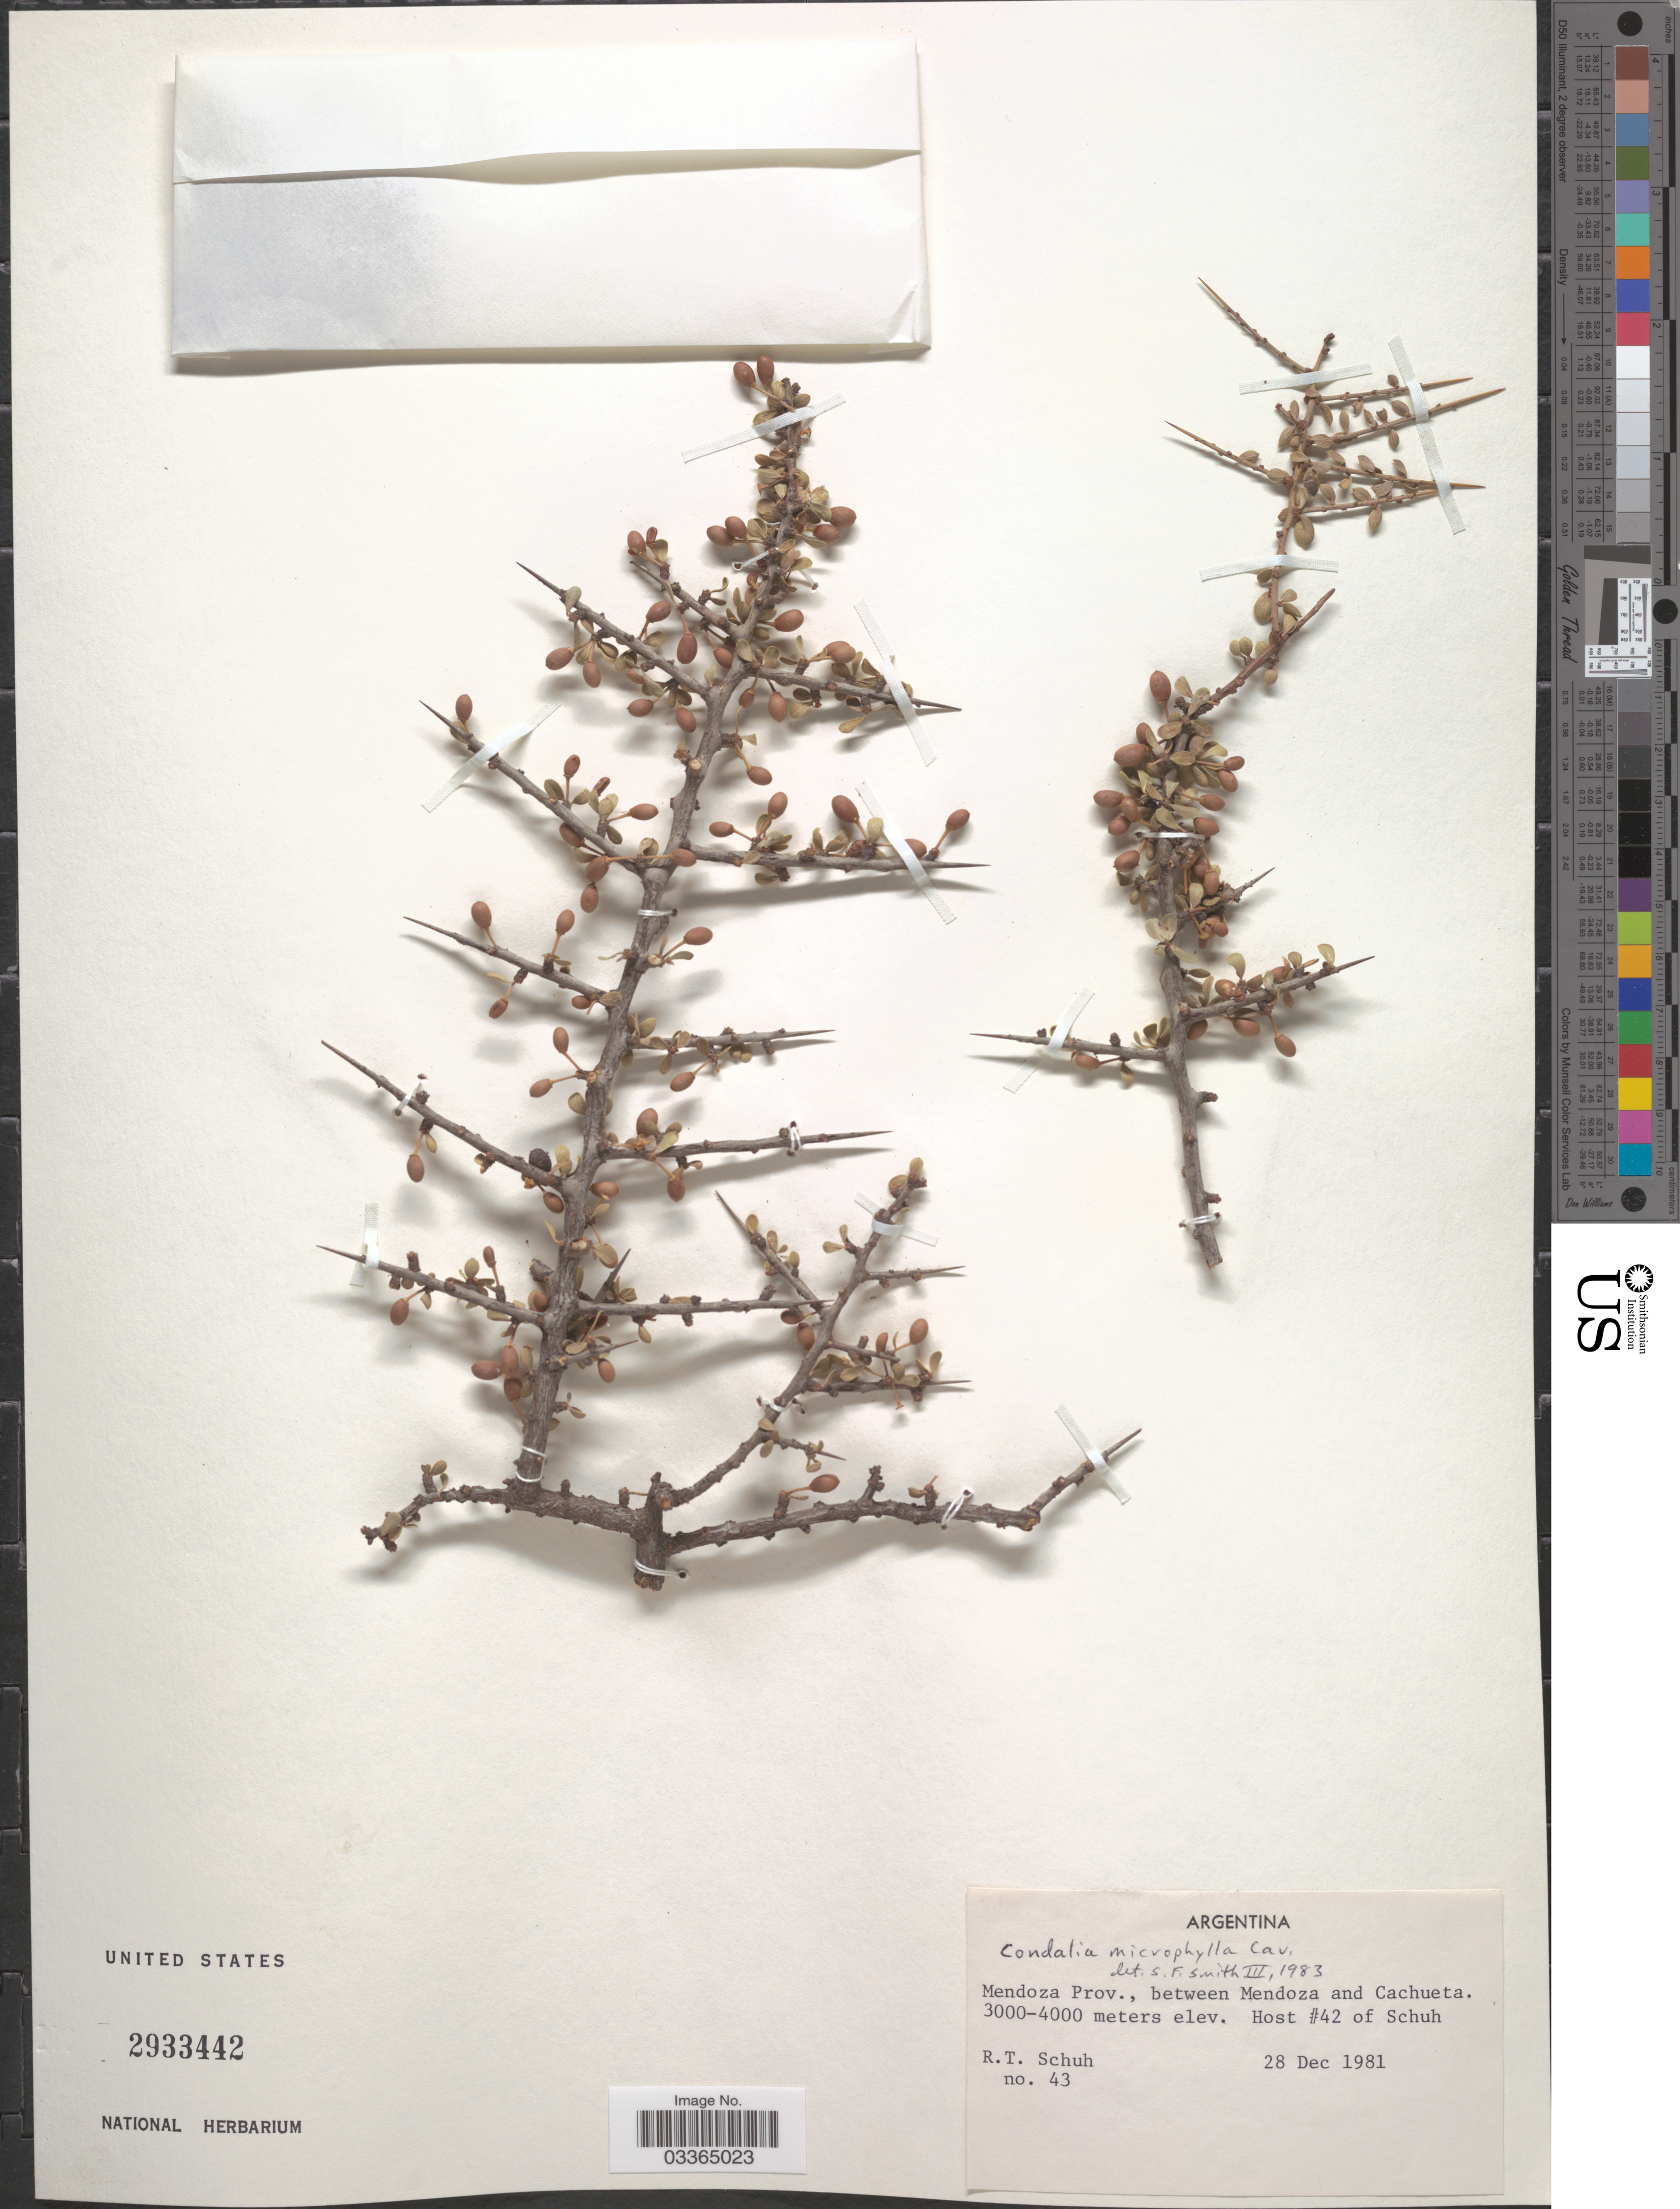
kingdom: Plantae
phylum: Tracheophyta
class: Magnoliopsida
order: Rosales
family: Rhamnaceae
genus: Condalia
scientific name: Condalia microphylla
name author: Cav.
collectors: R. Schuh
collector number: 43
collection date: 1981-12-28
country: Argentina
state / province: Mendoza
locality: Between Mendoza and Cachueta.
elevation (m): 3000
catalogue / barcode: US 2933442